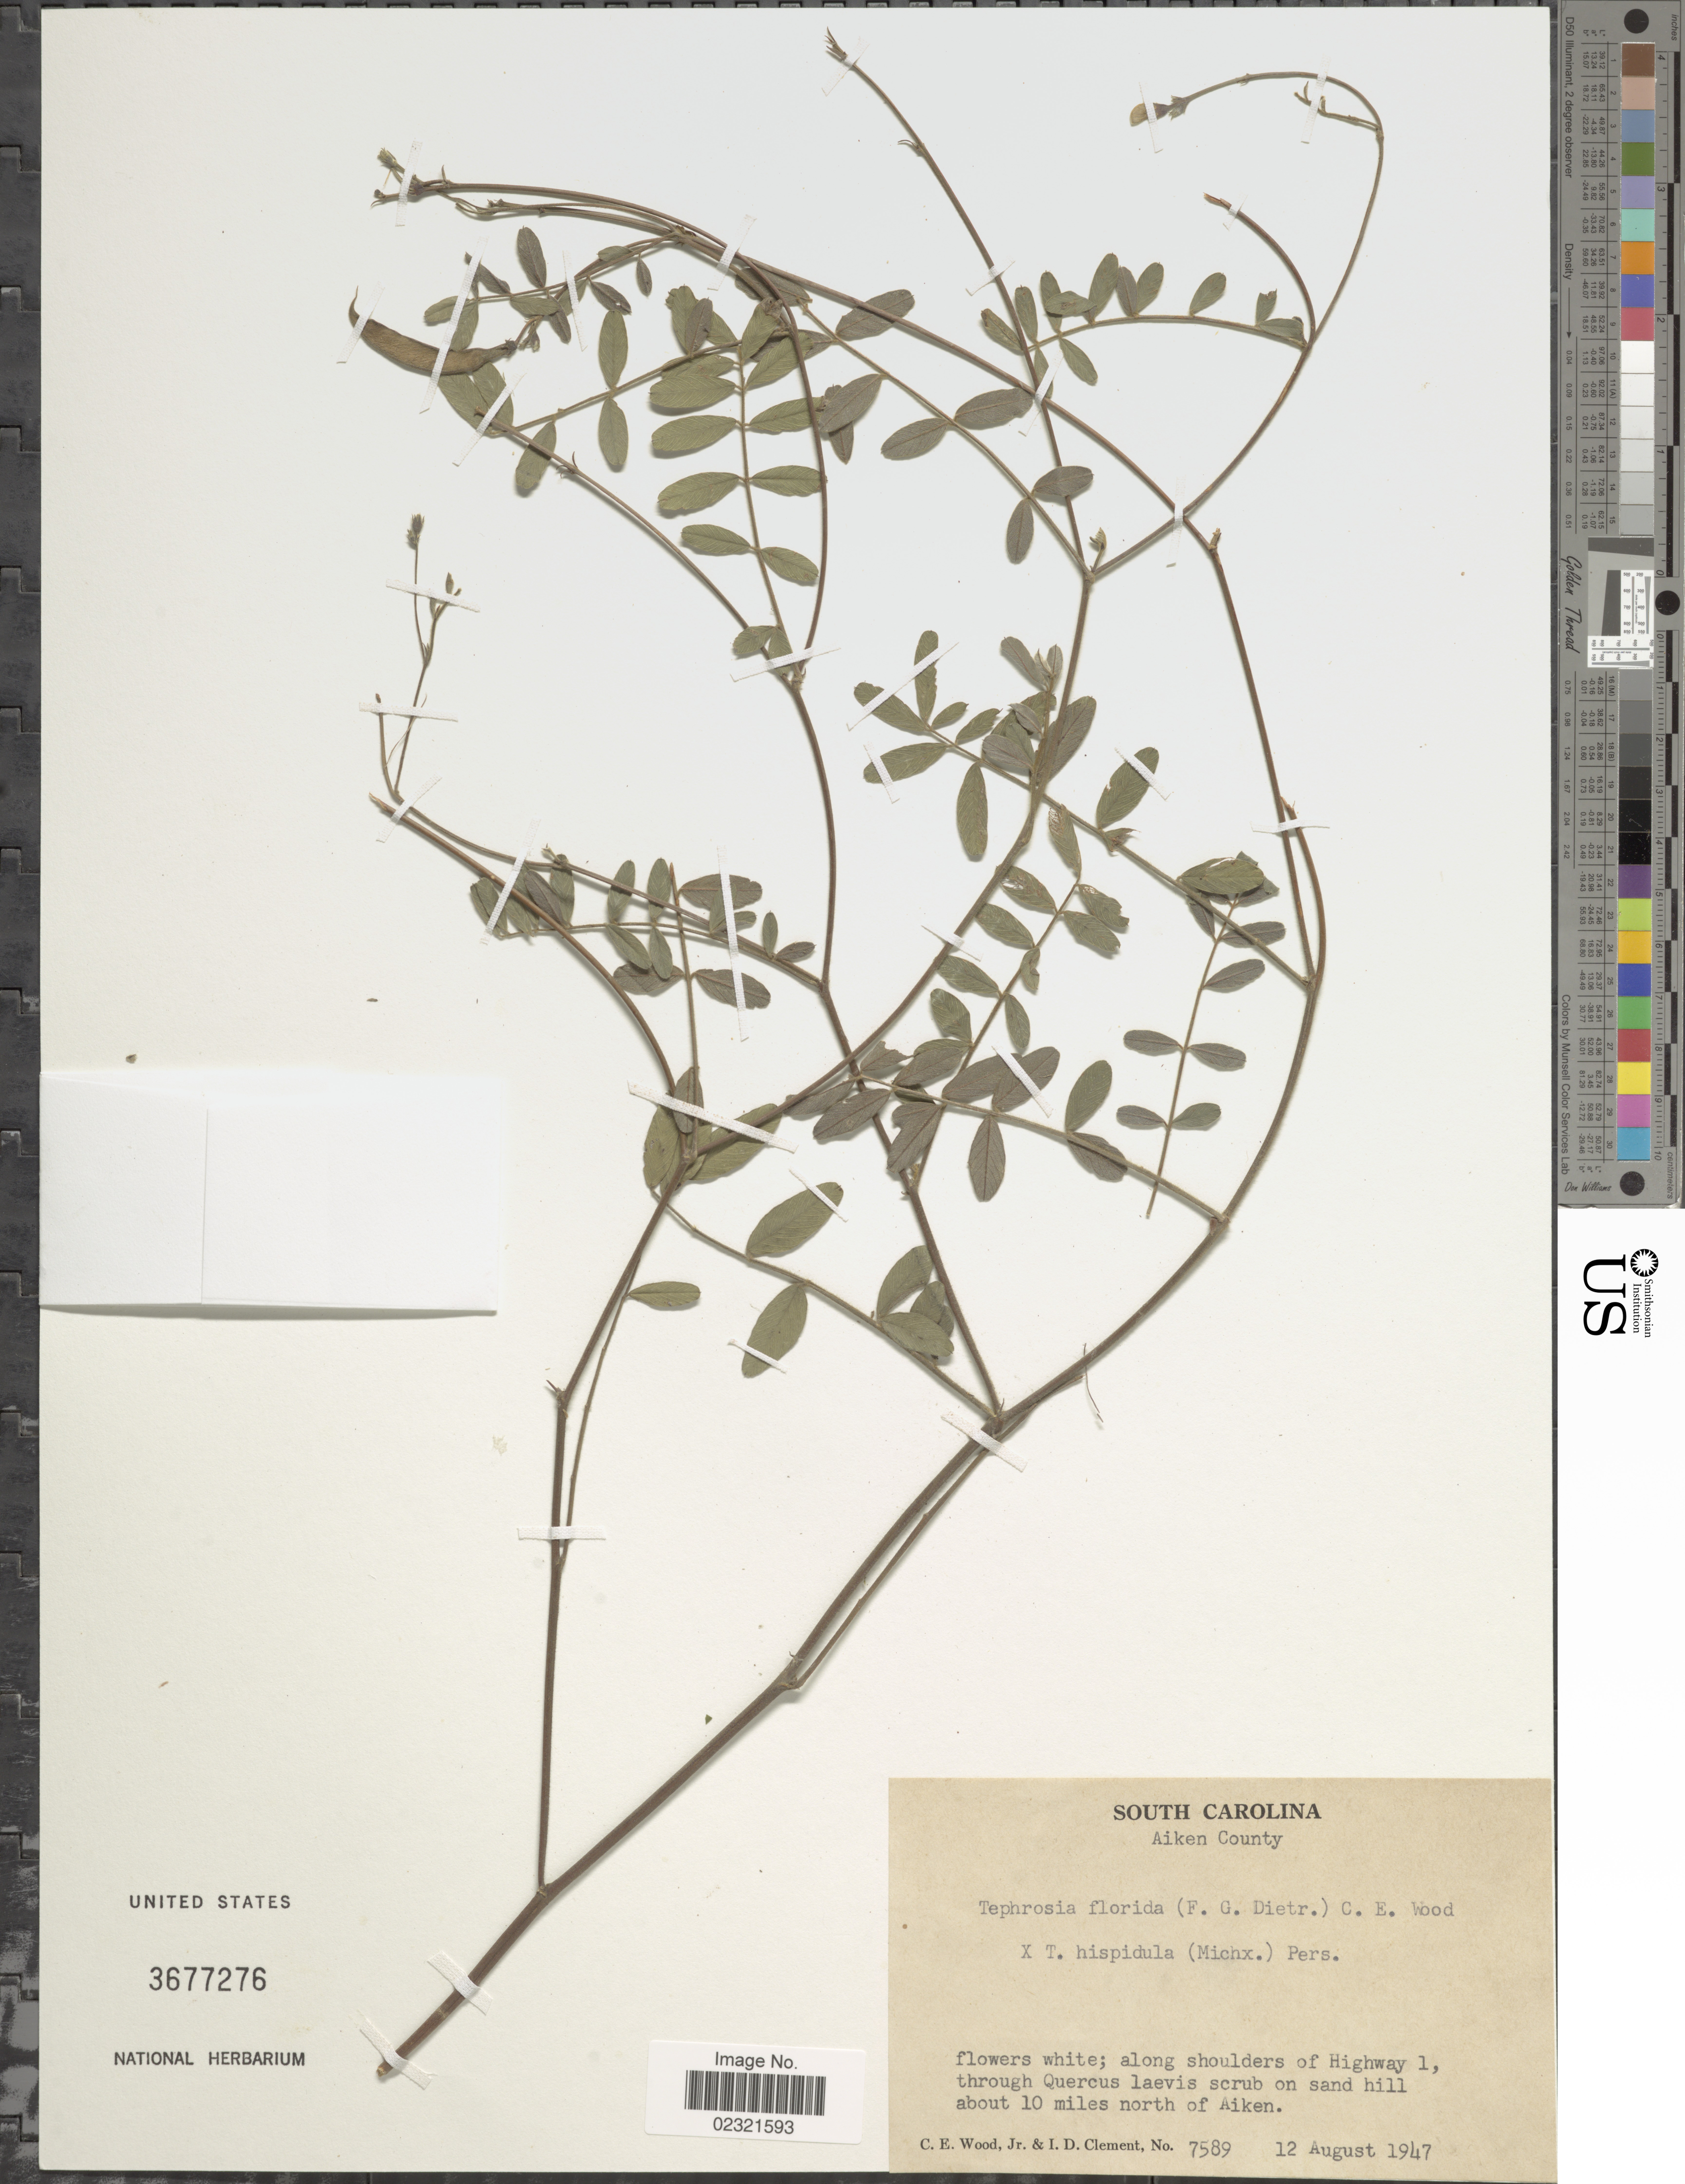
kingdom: Plantae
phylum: Tracheophyta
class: Magnoliopsida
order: Fabales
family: Fabaceae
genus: Tephrosia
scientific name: Tephrosia florida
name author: (Dietr.) C.E. Wood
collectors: C. Wood & I. Clement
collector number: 7589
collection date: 1947-08-12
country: United States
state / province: South Carolina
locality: Aiken County. Along shoulders of Highway 1, through Quercus laevis scrub on sand hill about 10 miles north of Aiken.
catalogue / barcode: US 3677276